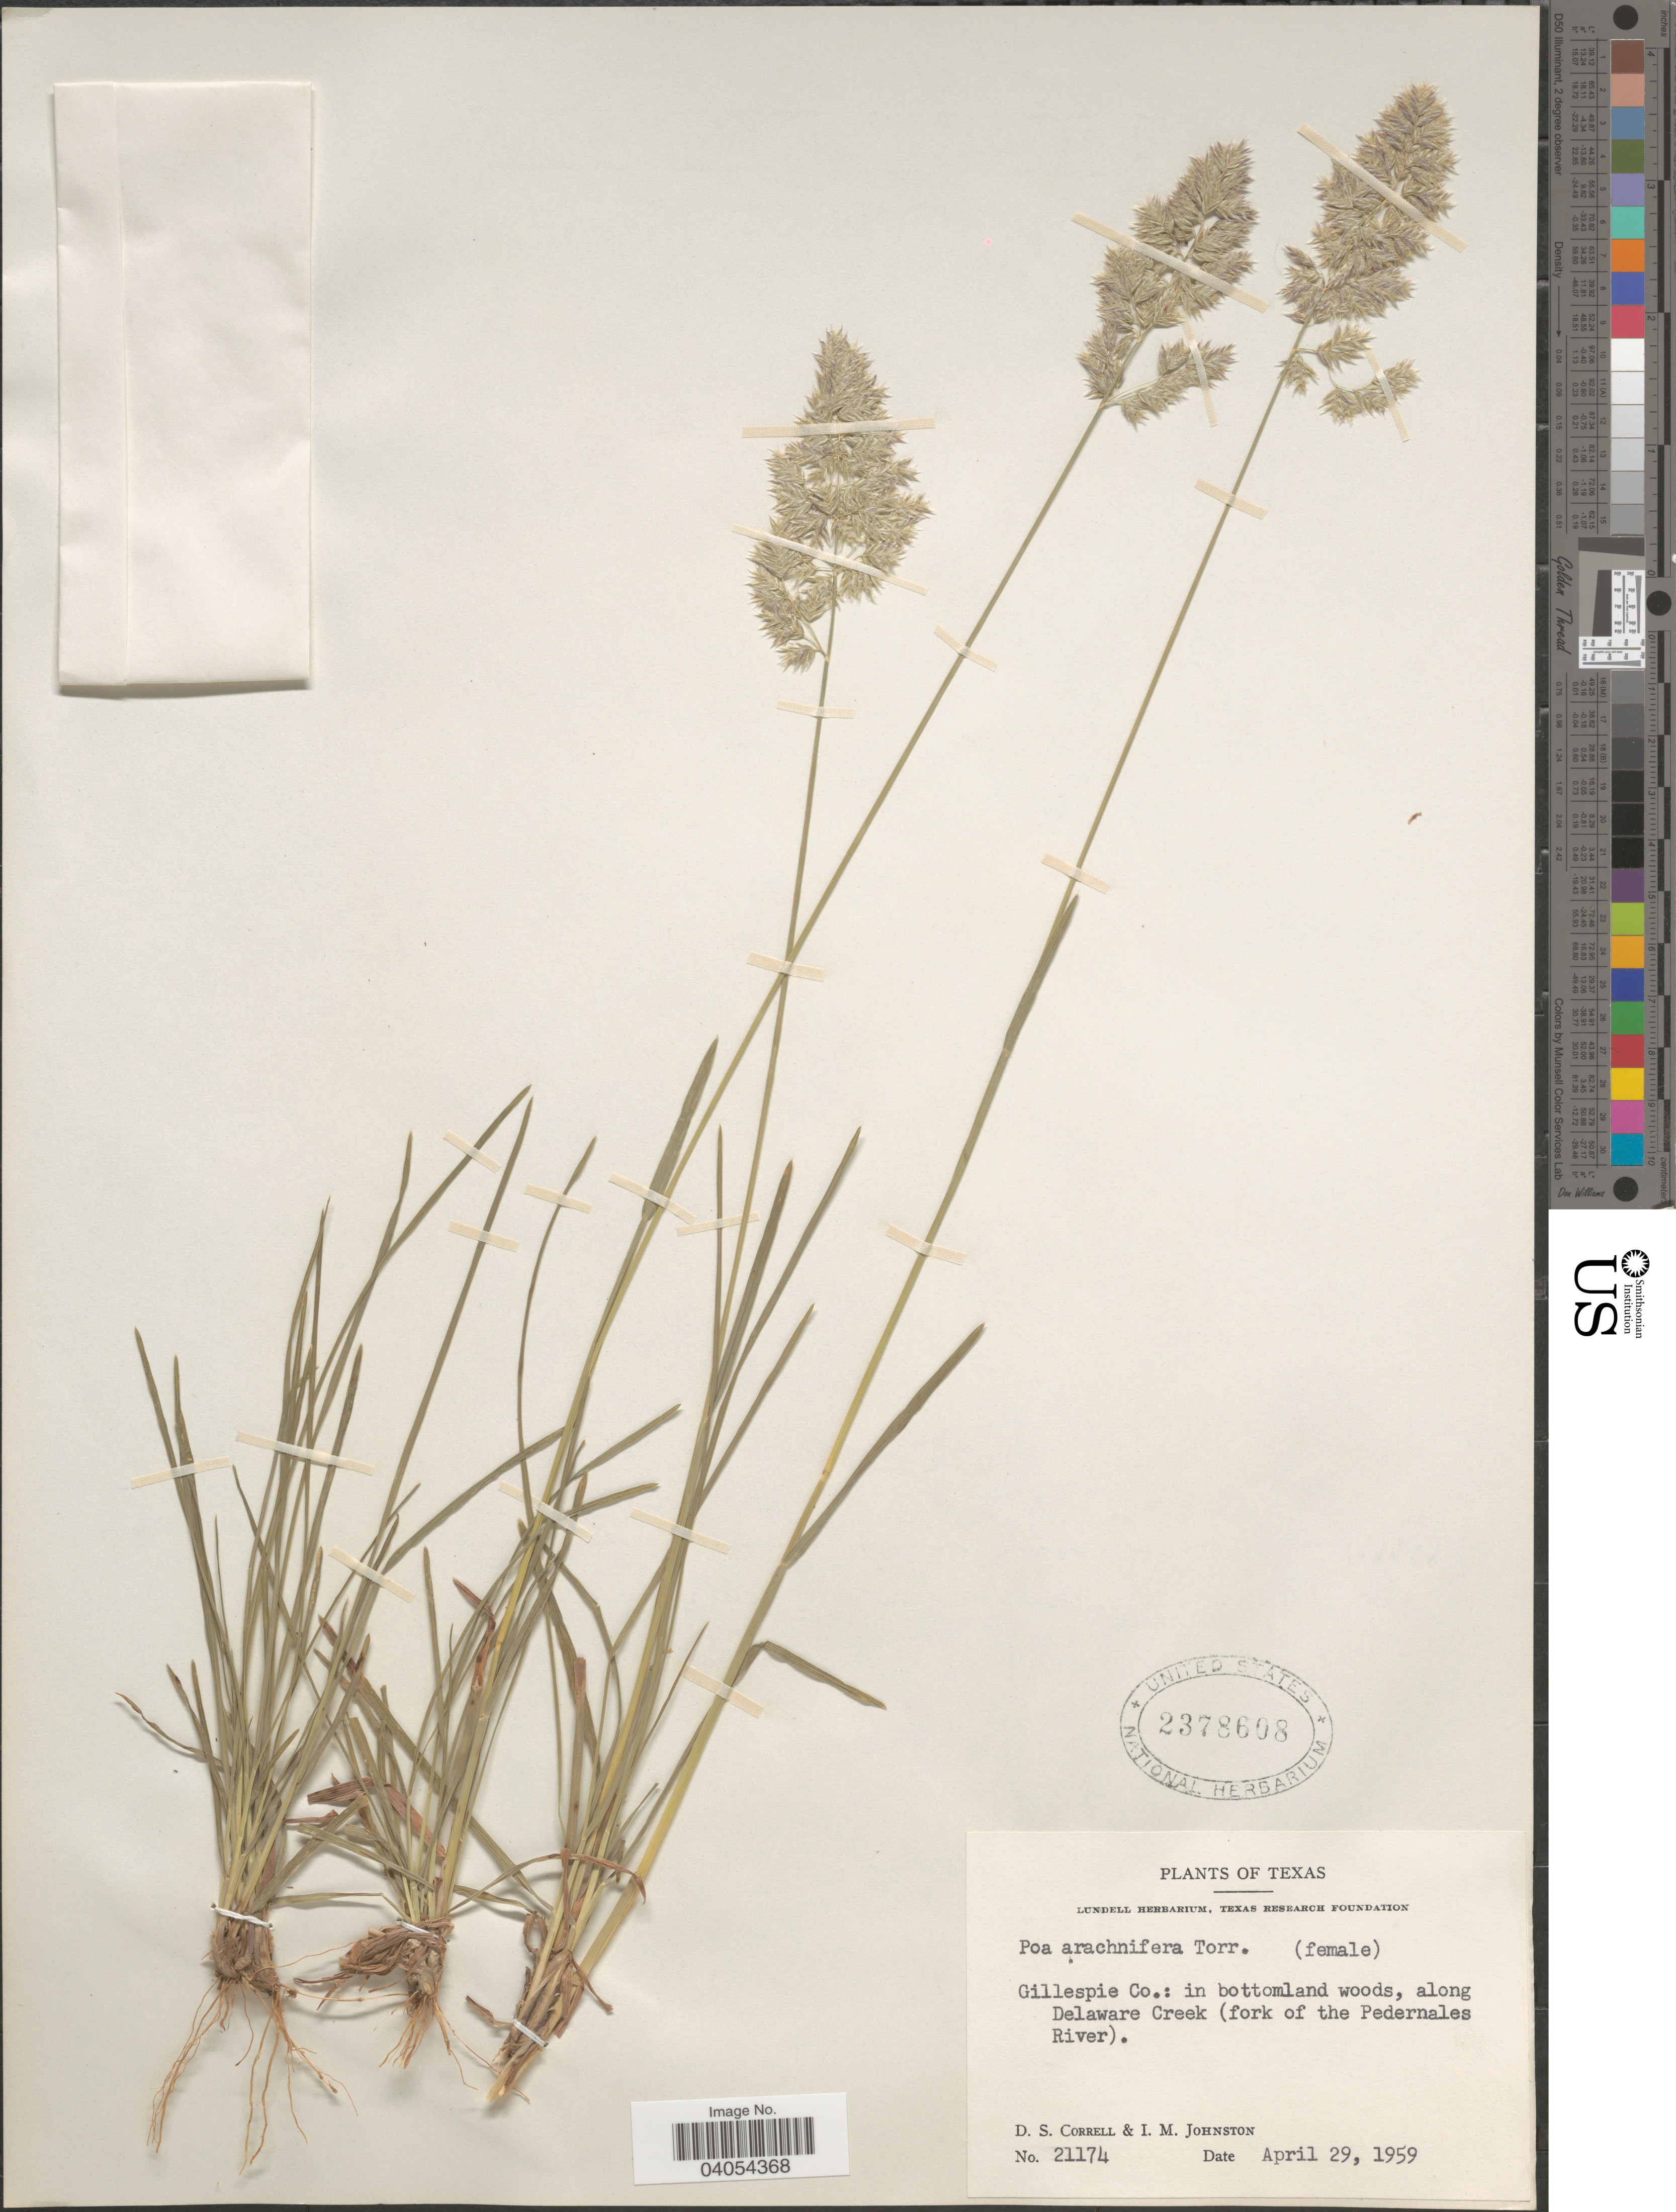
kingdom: Plantae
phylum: Tracheophyta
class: Liliopsida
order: Poales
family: Poaceae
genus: Poa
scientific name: Poa arachnifera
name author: Torr.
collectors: D. S. Correll & I.M. Johnston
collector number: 21174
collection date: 1959-04-29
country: United States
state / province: Texas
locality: Gillespie Co.: along Delaware Creek (fork of the Pedernales River).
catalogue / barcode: US 2378608